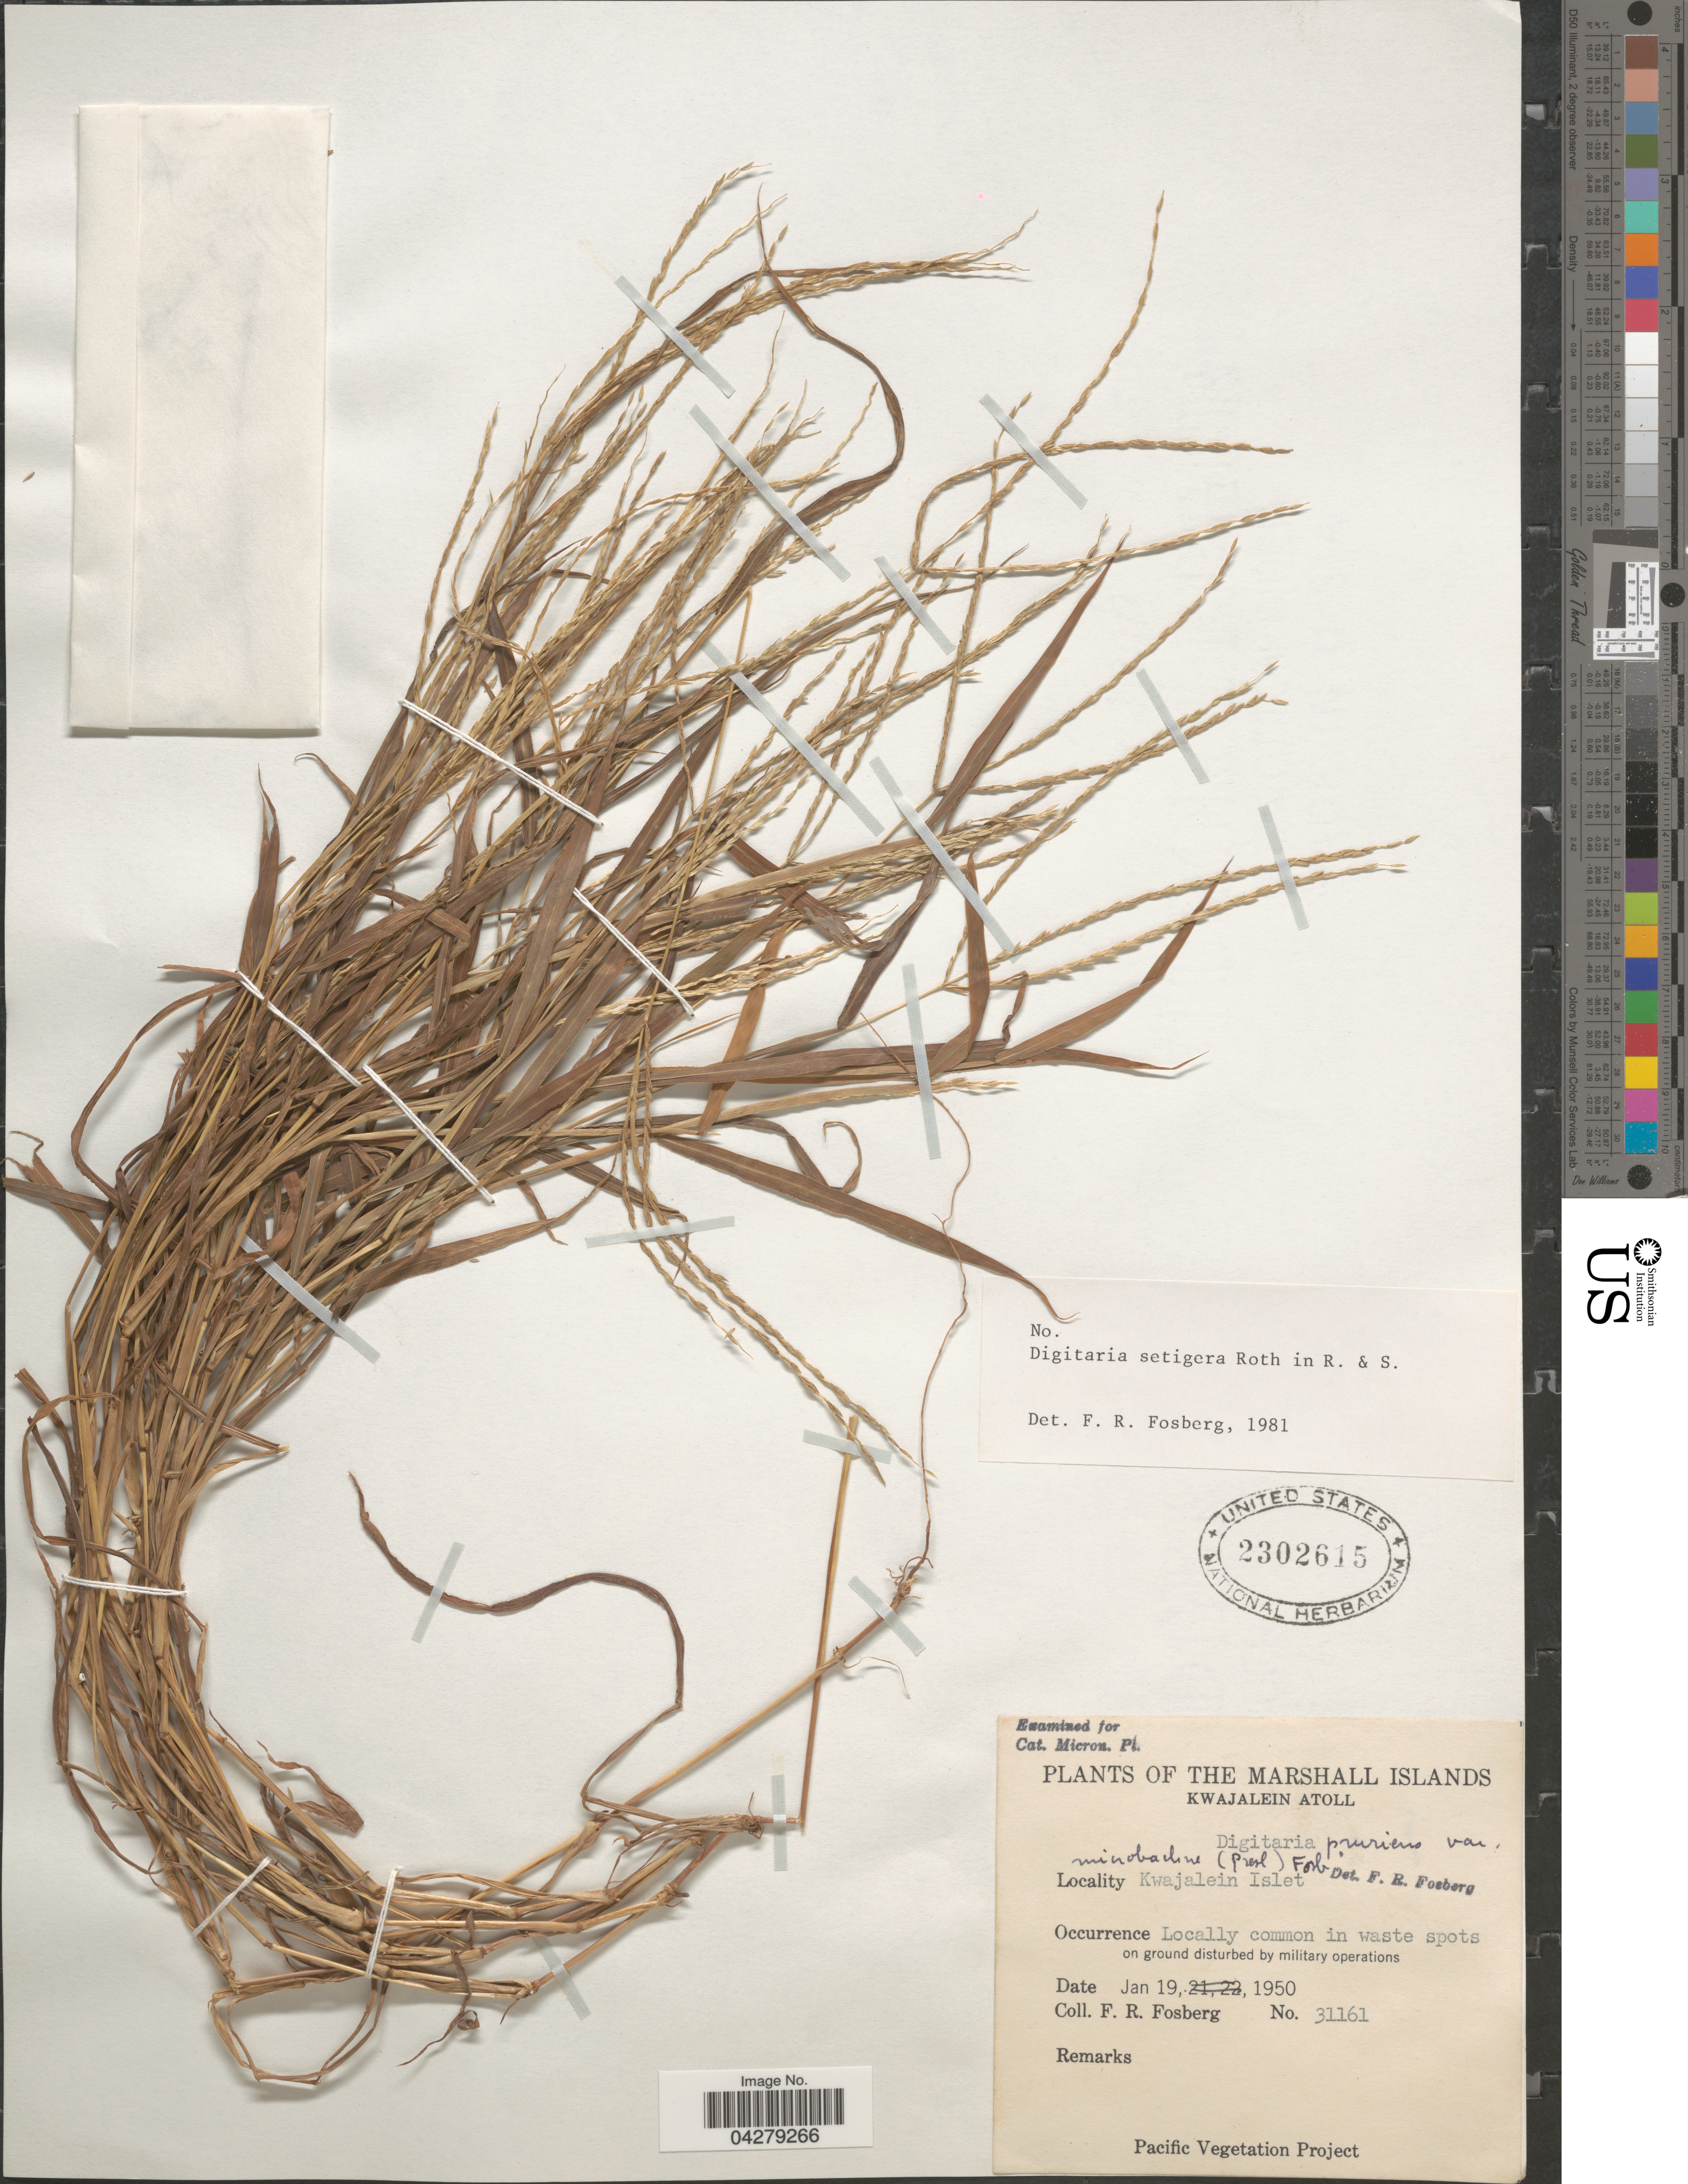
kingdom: Plantae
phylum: Tracheophyta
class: Liliopsida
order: Poales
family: Poaceae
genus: Digitaria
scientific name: Digitaria setigera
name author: Roth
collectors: F. R. Fosberg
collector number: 31161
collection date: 1950-01-19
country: Marshall Islands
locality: Kwajalein Atoll. Kwajalein Islet.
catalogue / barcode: US 2302615